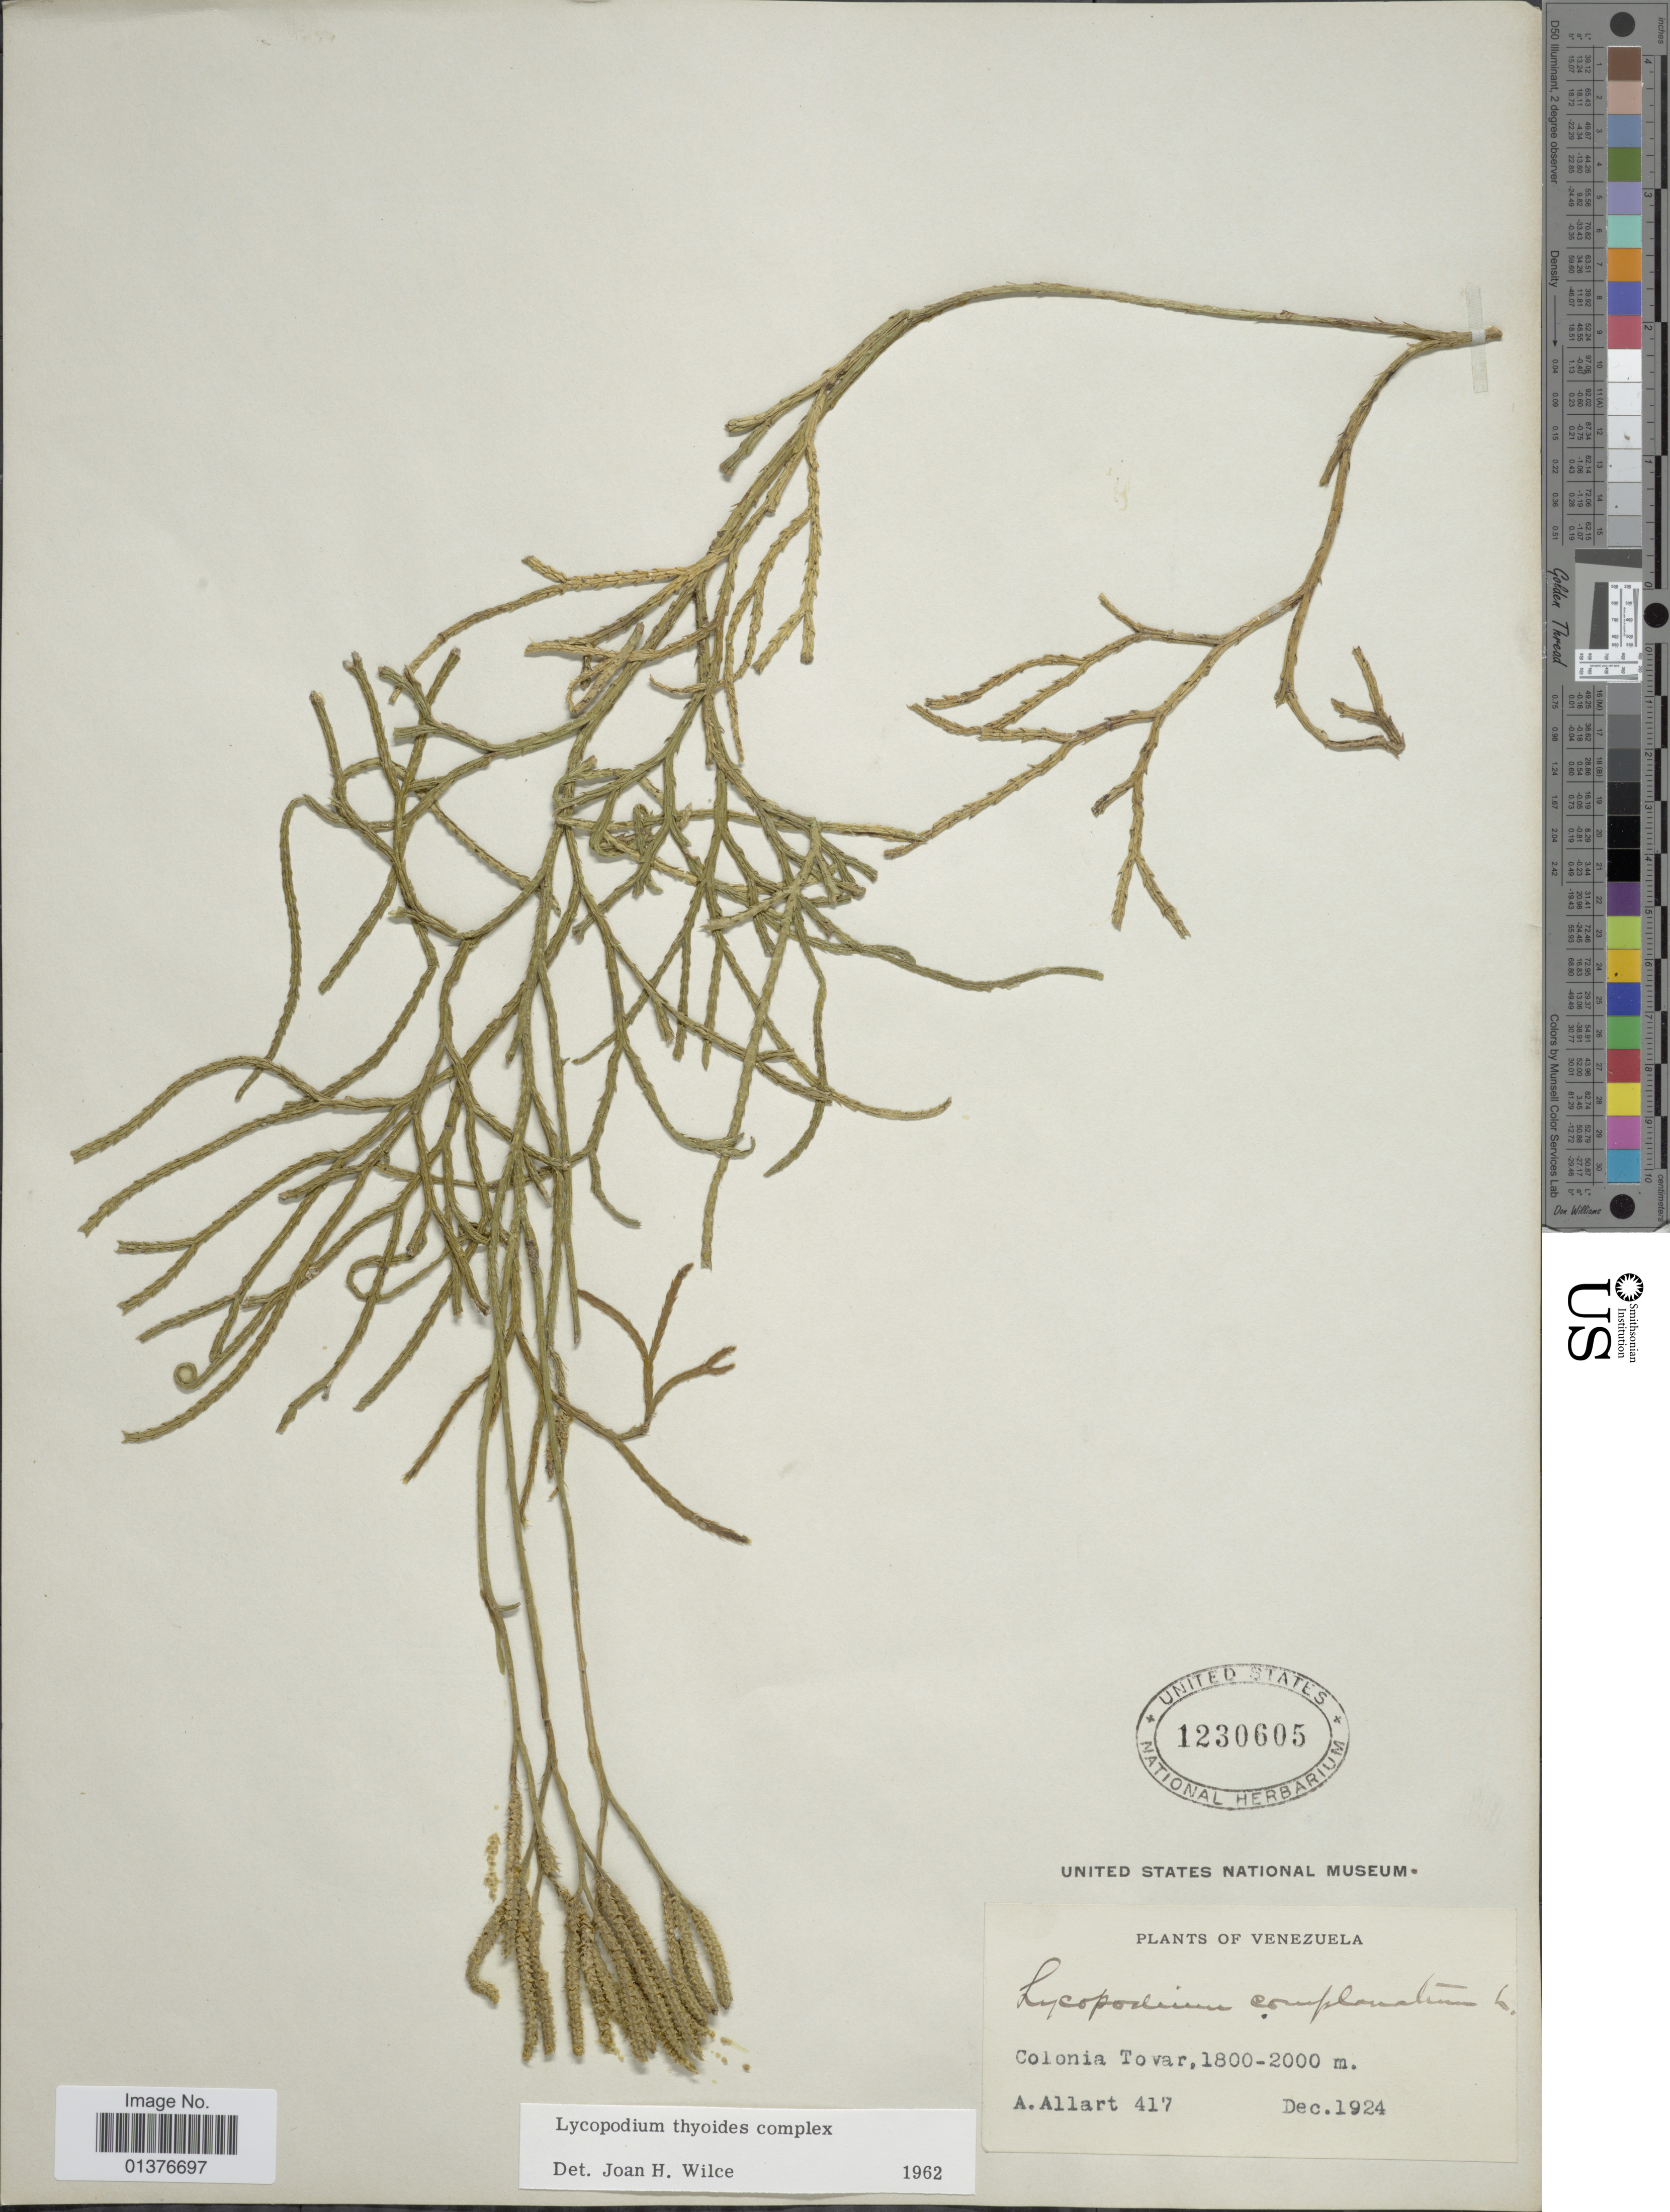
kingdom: Plantae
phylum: Tracheophyta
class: Lycopodiopsida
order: Lycopodiales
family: Lycopodiaceae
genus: Diphasiastrum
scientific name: Diphasiastrum thyoides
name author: (Humb. & Bonpl. ex Willd.) Holub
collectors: A. Allart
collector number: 417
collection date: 1924-12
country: Uruguay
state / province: Colonia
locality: Tovar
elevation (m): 1800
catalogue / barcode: US 1230605